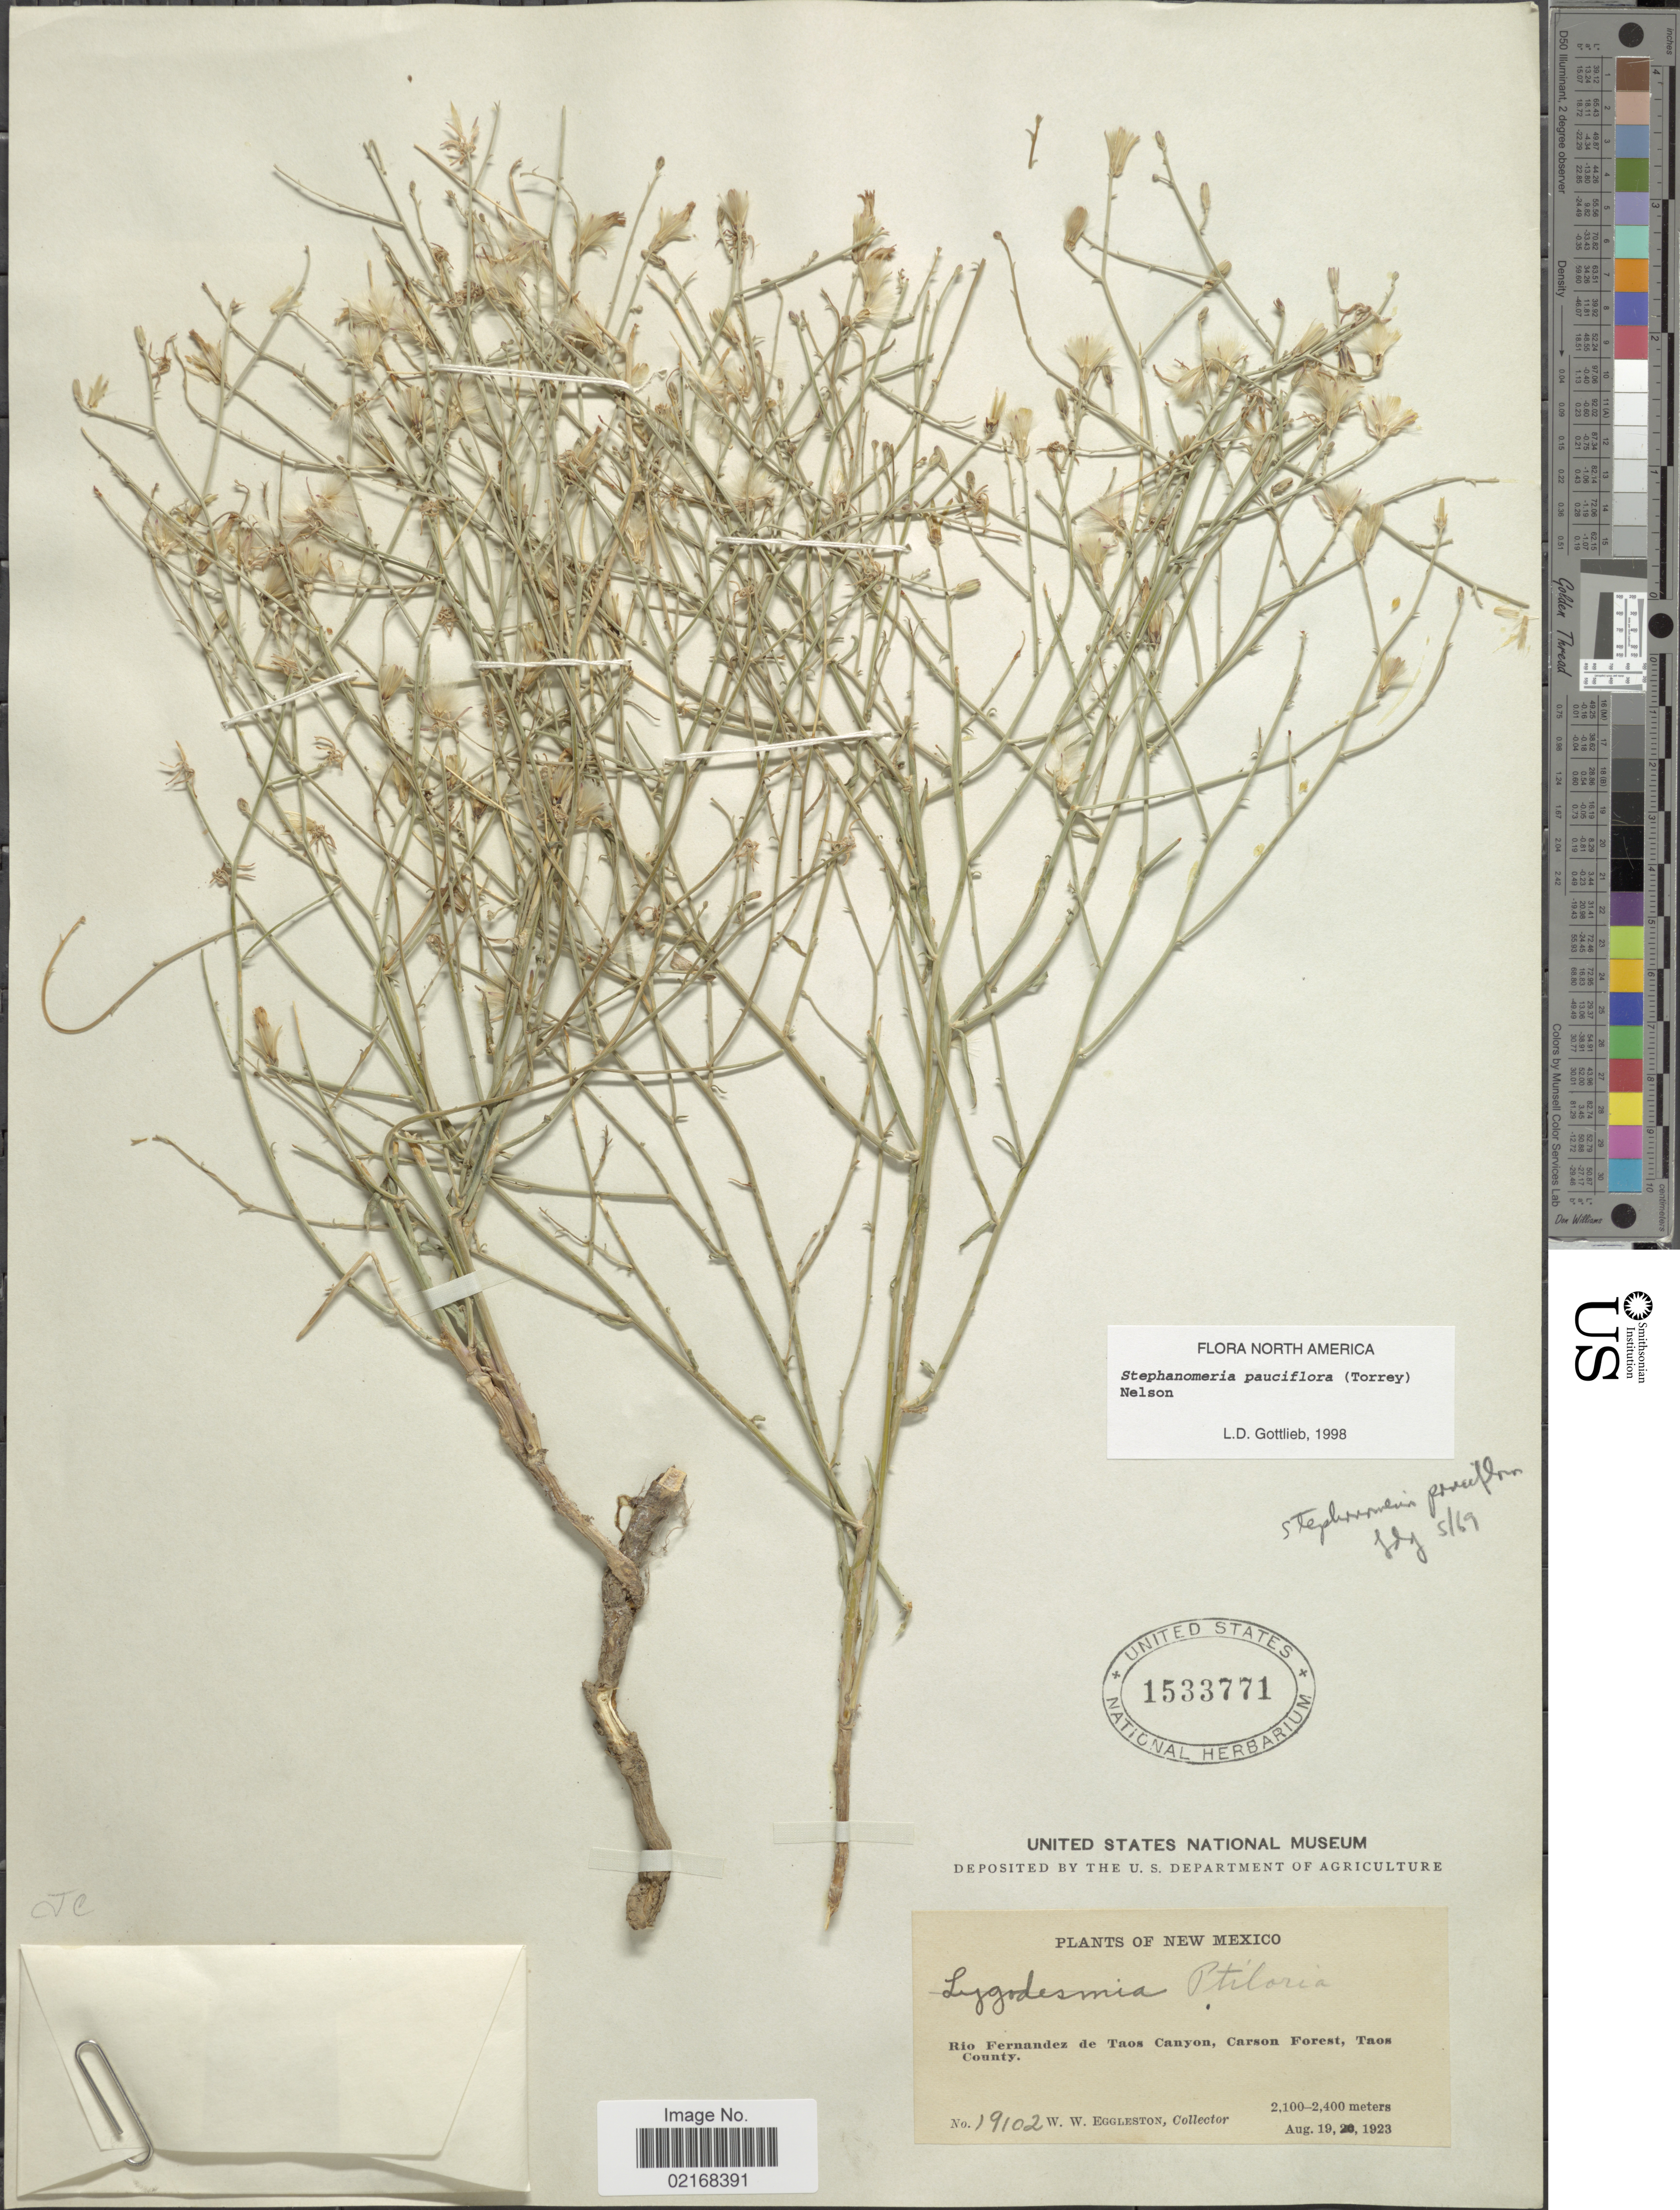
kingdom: Plantae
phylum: Tracheophyta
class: Magnoliopsida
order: Asterales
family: Asteraceae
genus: Stephanomeria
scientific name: Stephanomeria pauciflora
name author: (Torr.) A. Nelson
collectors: W. W. Eggleston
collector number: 19102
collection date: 1923-08-19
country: United States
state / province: New Mexico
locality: Rio Fernandez de Taos Canyon, Carson Forest, Taos County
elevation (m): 2100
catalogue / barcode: US 1533771